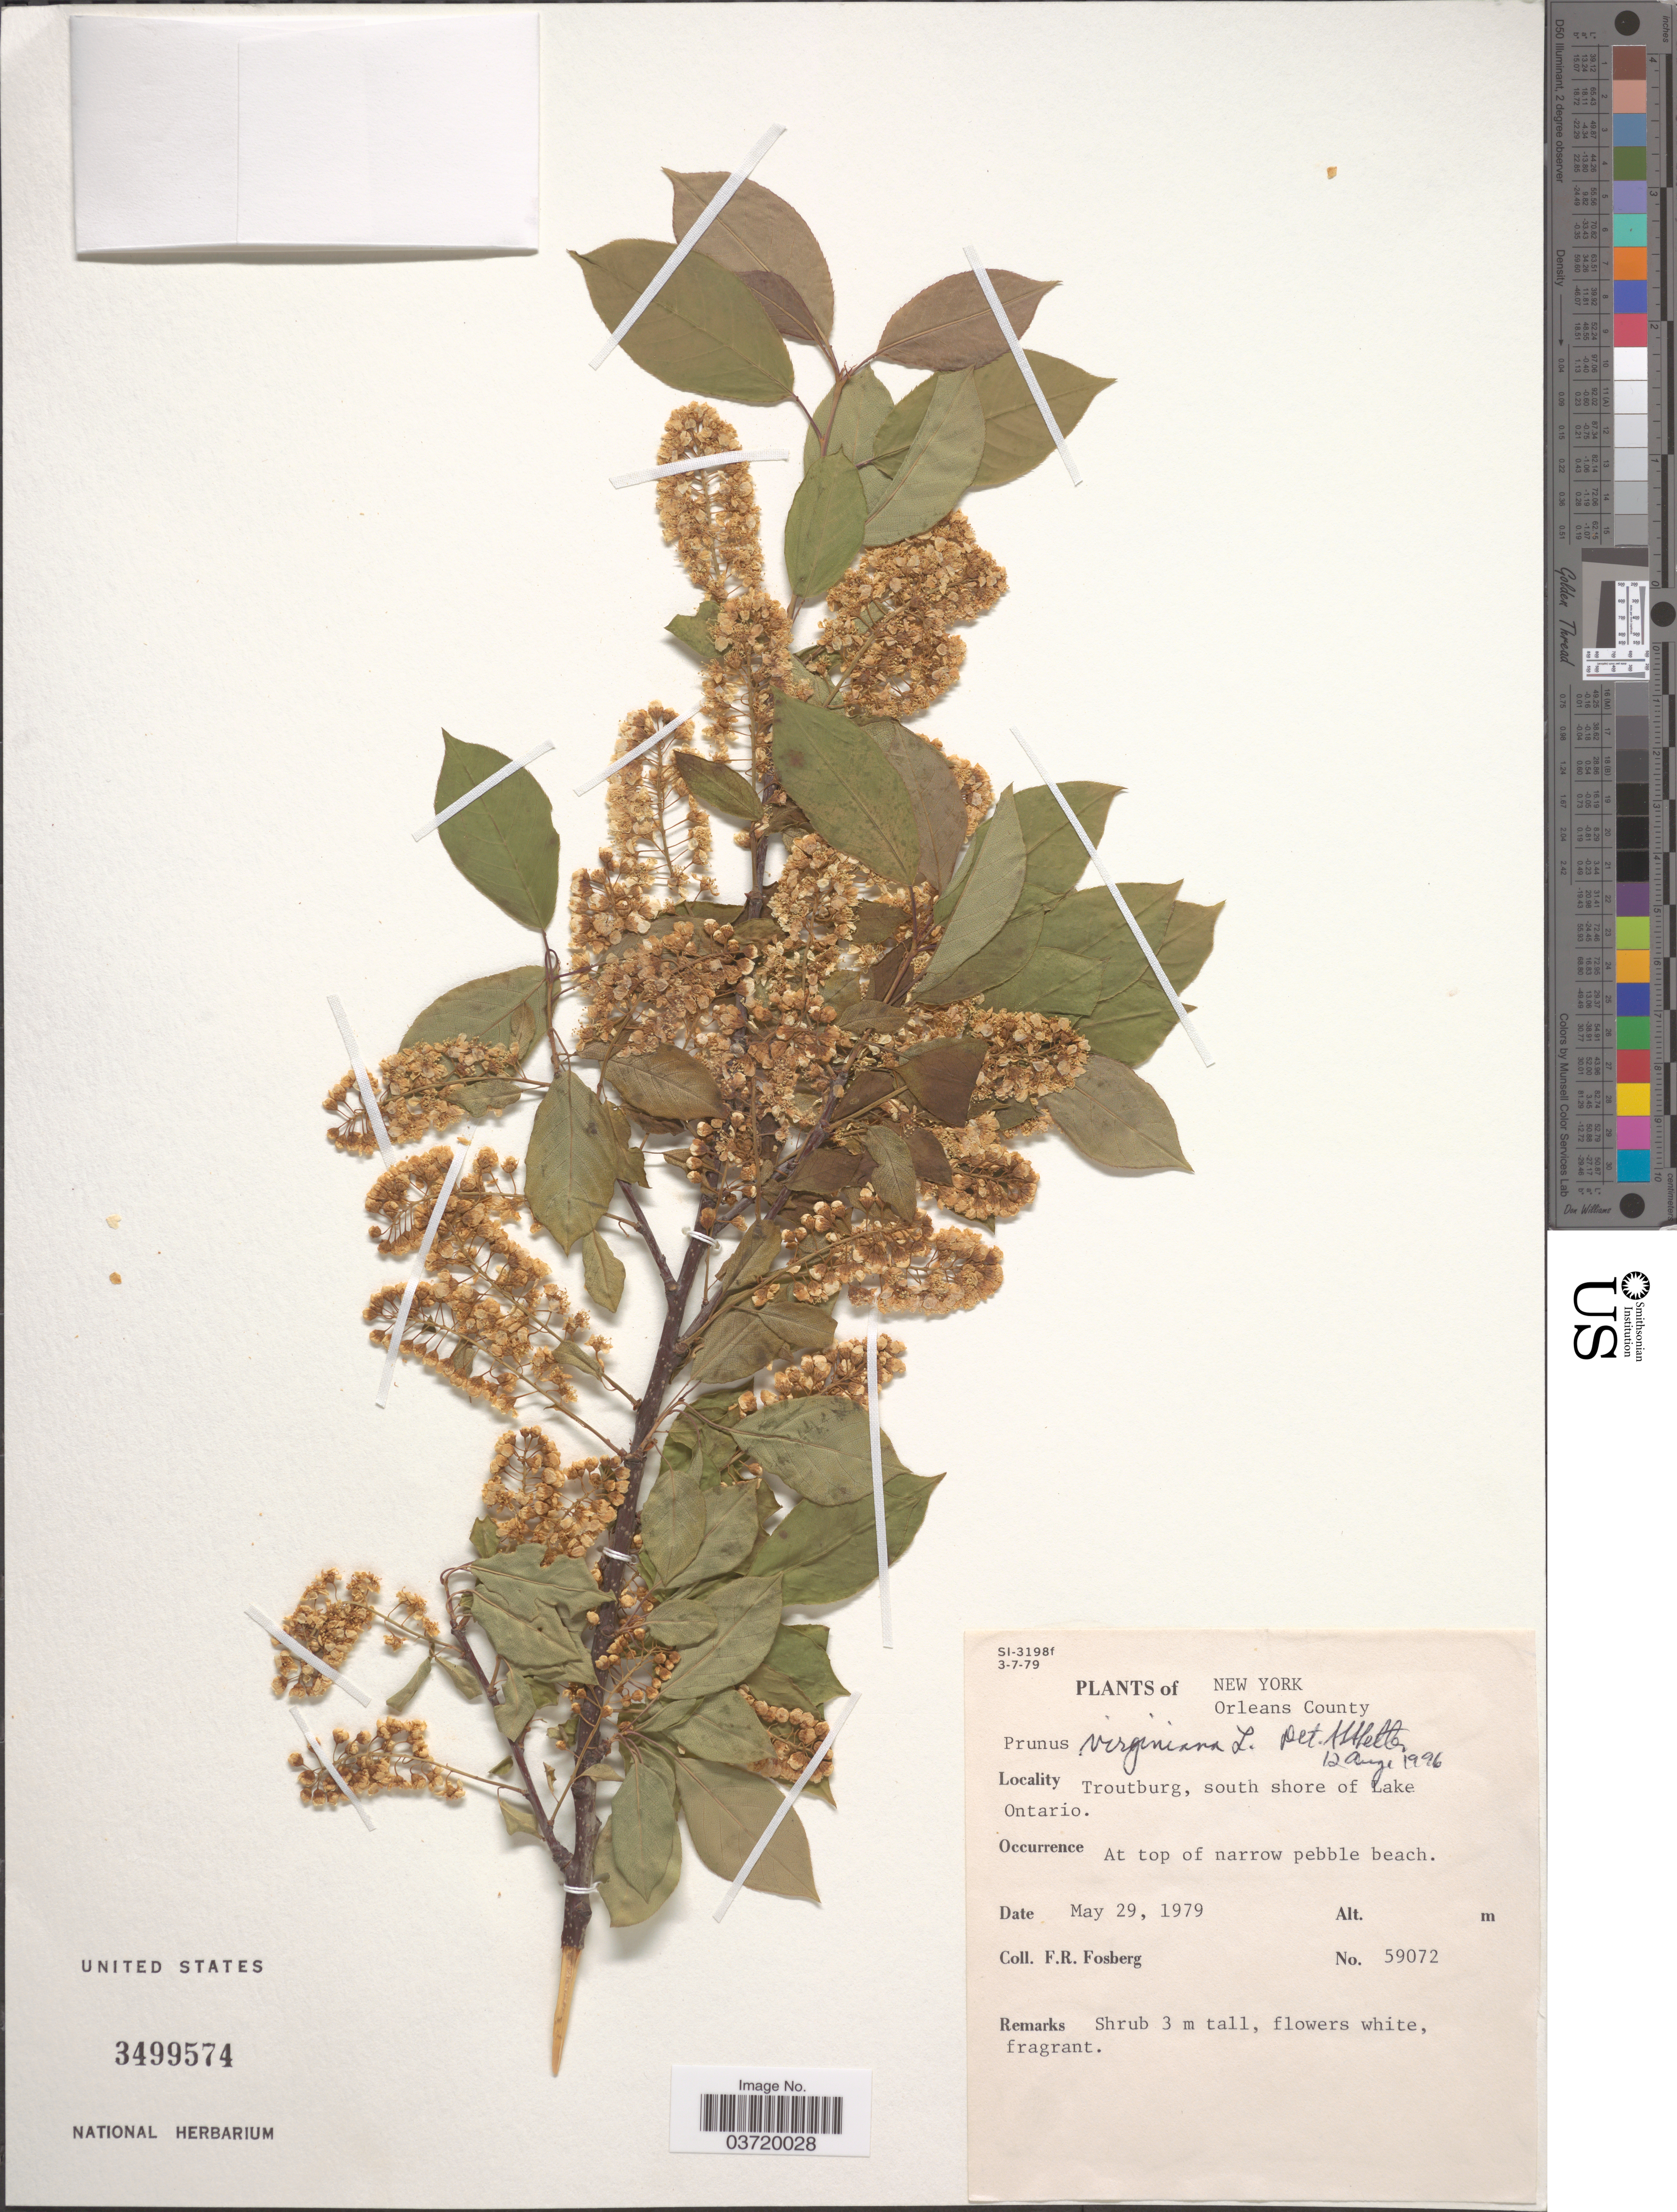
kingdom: Plantae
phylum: Tracheophyta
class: Magnoliopsida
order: Rosales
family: Rosaceae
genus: Prunus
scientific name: Prunus virginiana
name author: L.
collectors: F. R. Fosberg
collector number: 59072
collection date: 1979-05-29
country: United States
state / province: New York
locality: Orleans County. Troutburg, south shore of Lake Ontario. At top of narrow pebble beach.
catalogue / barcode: US 3499574